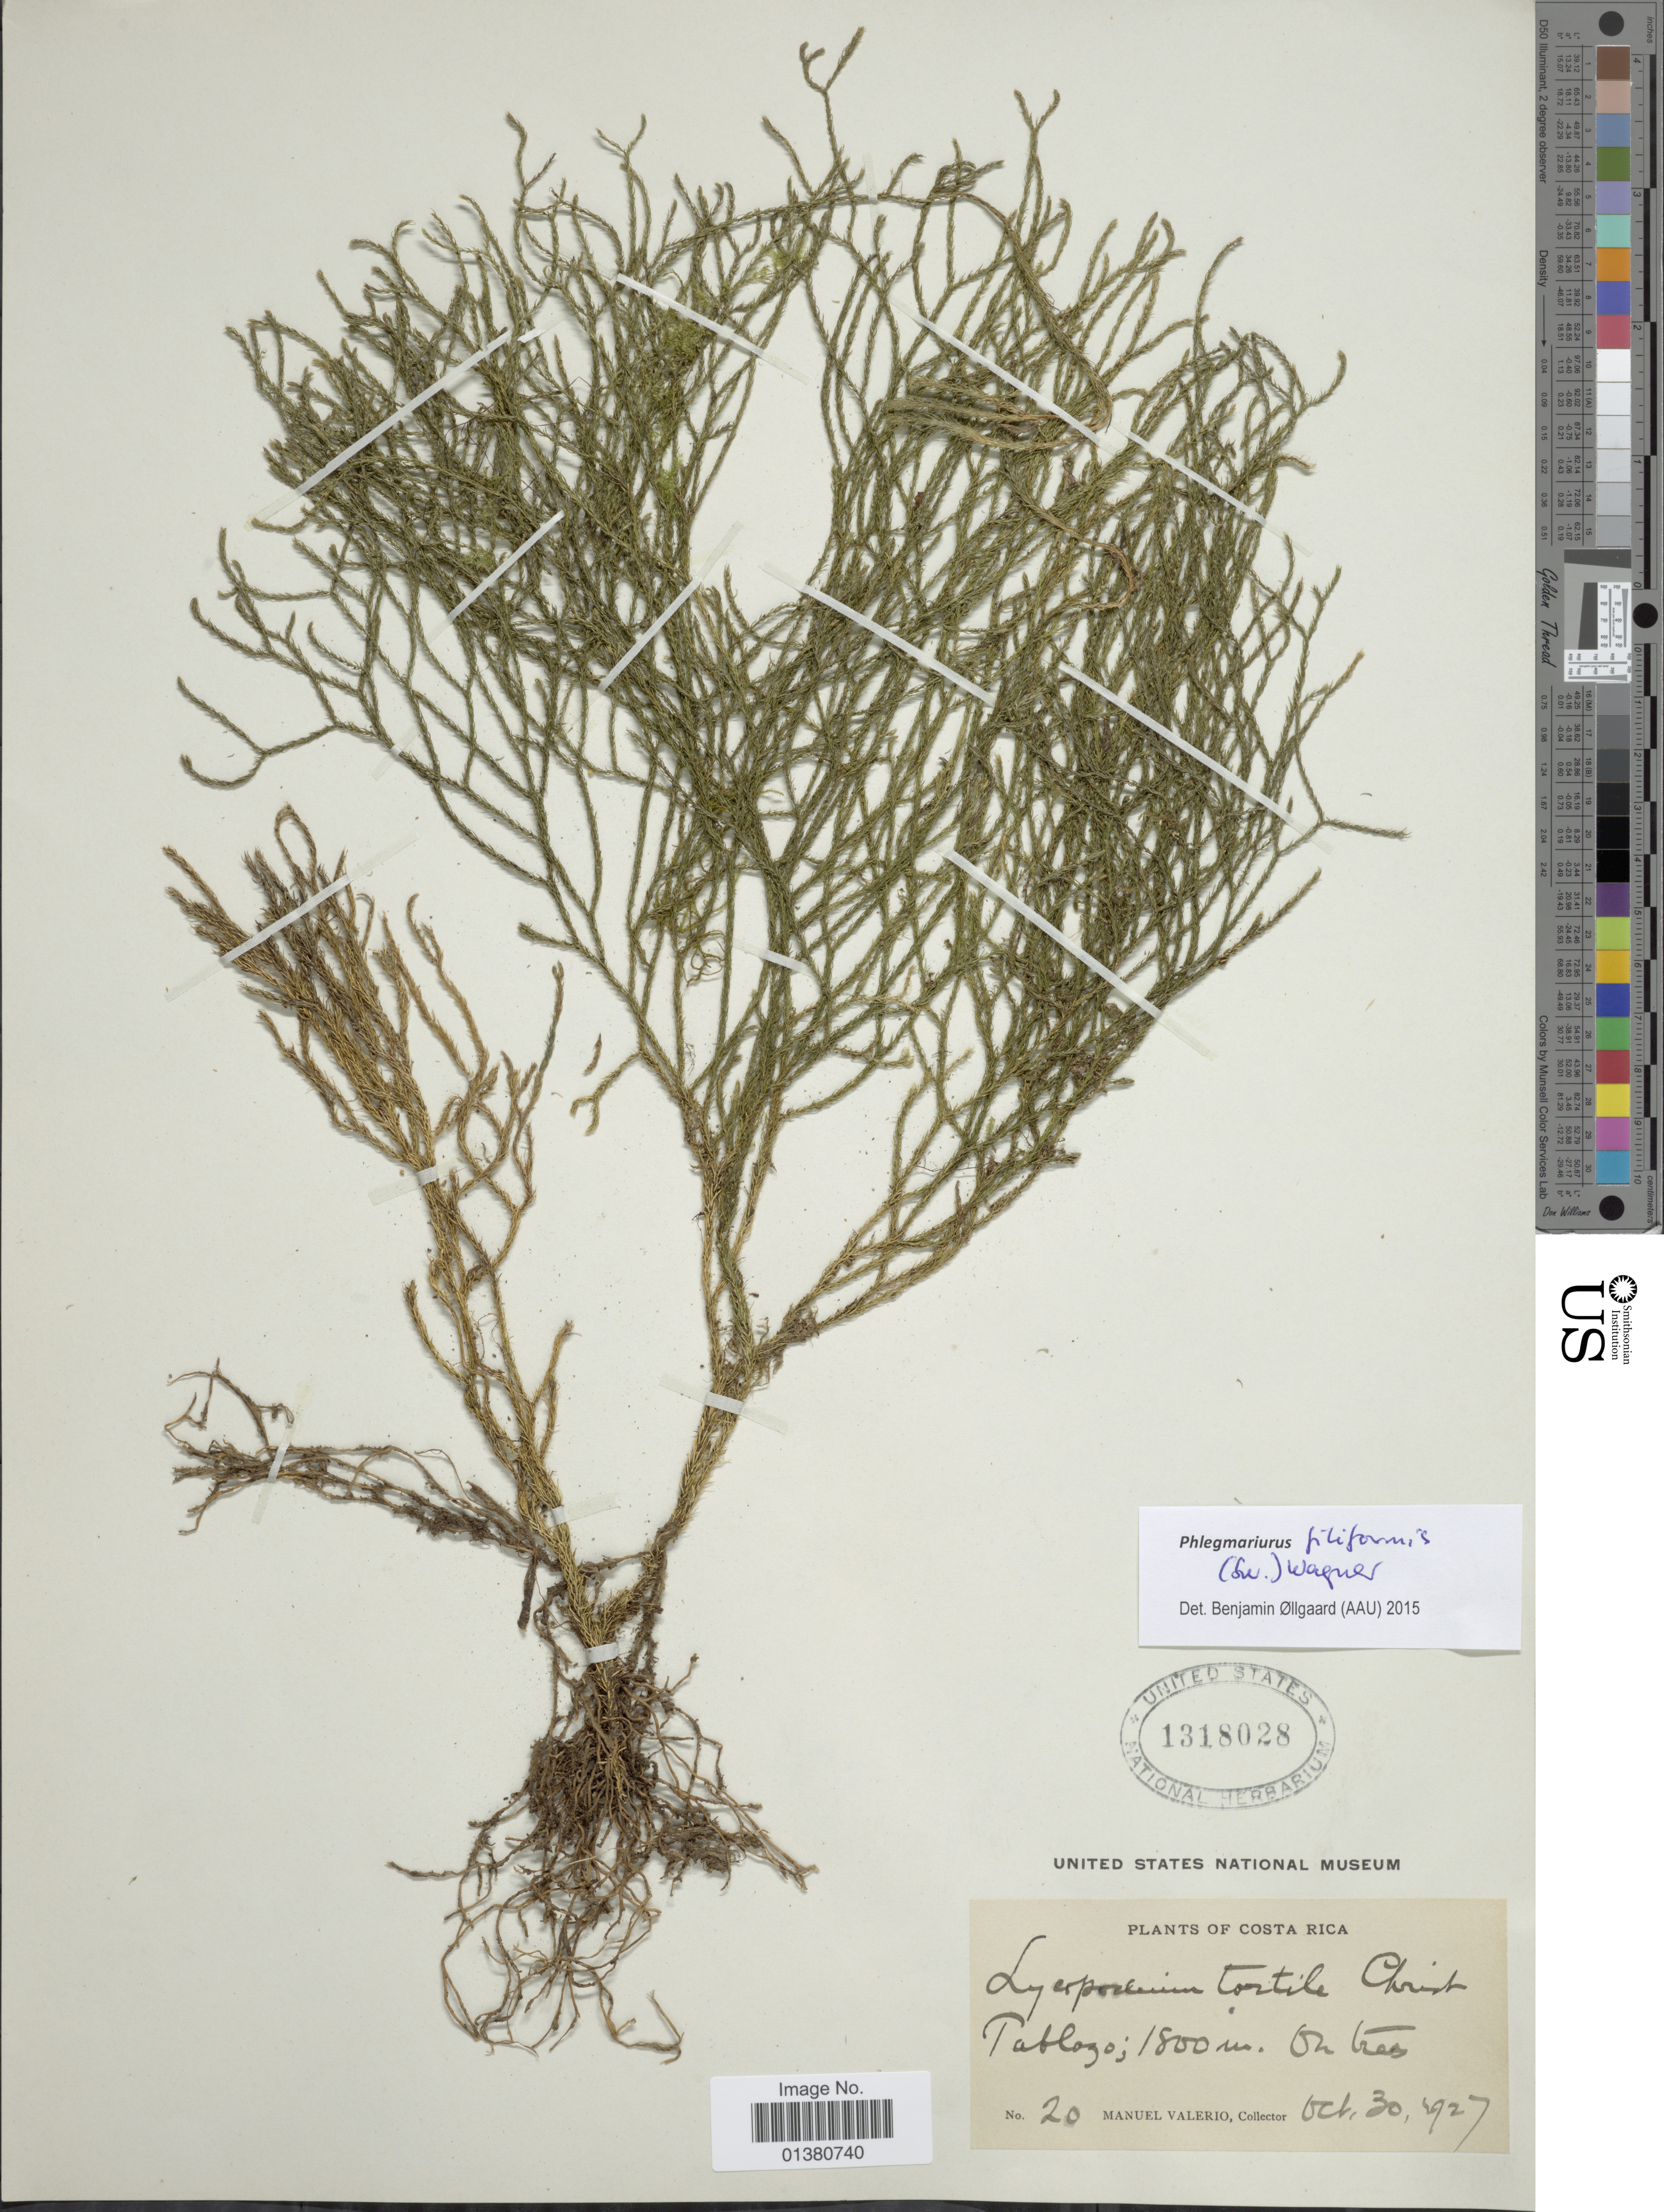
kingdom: Plantae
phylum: Tracheophyta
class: Lycopodiopsida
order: Lycopodiales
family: Lycopodiaceae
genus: Phlegmariurus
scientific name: Phlegmariurus filiformis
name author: (Sw.) W.H. Wagner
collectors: M. Valerio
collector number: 20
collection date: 1927-10-30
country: Costa Rica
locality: Tablazo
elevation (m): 1800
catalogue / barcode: US 1318028